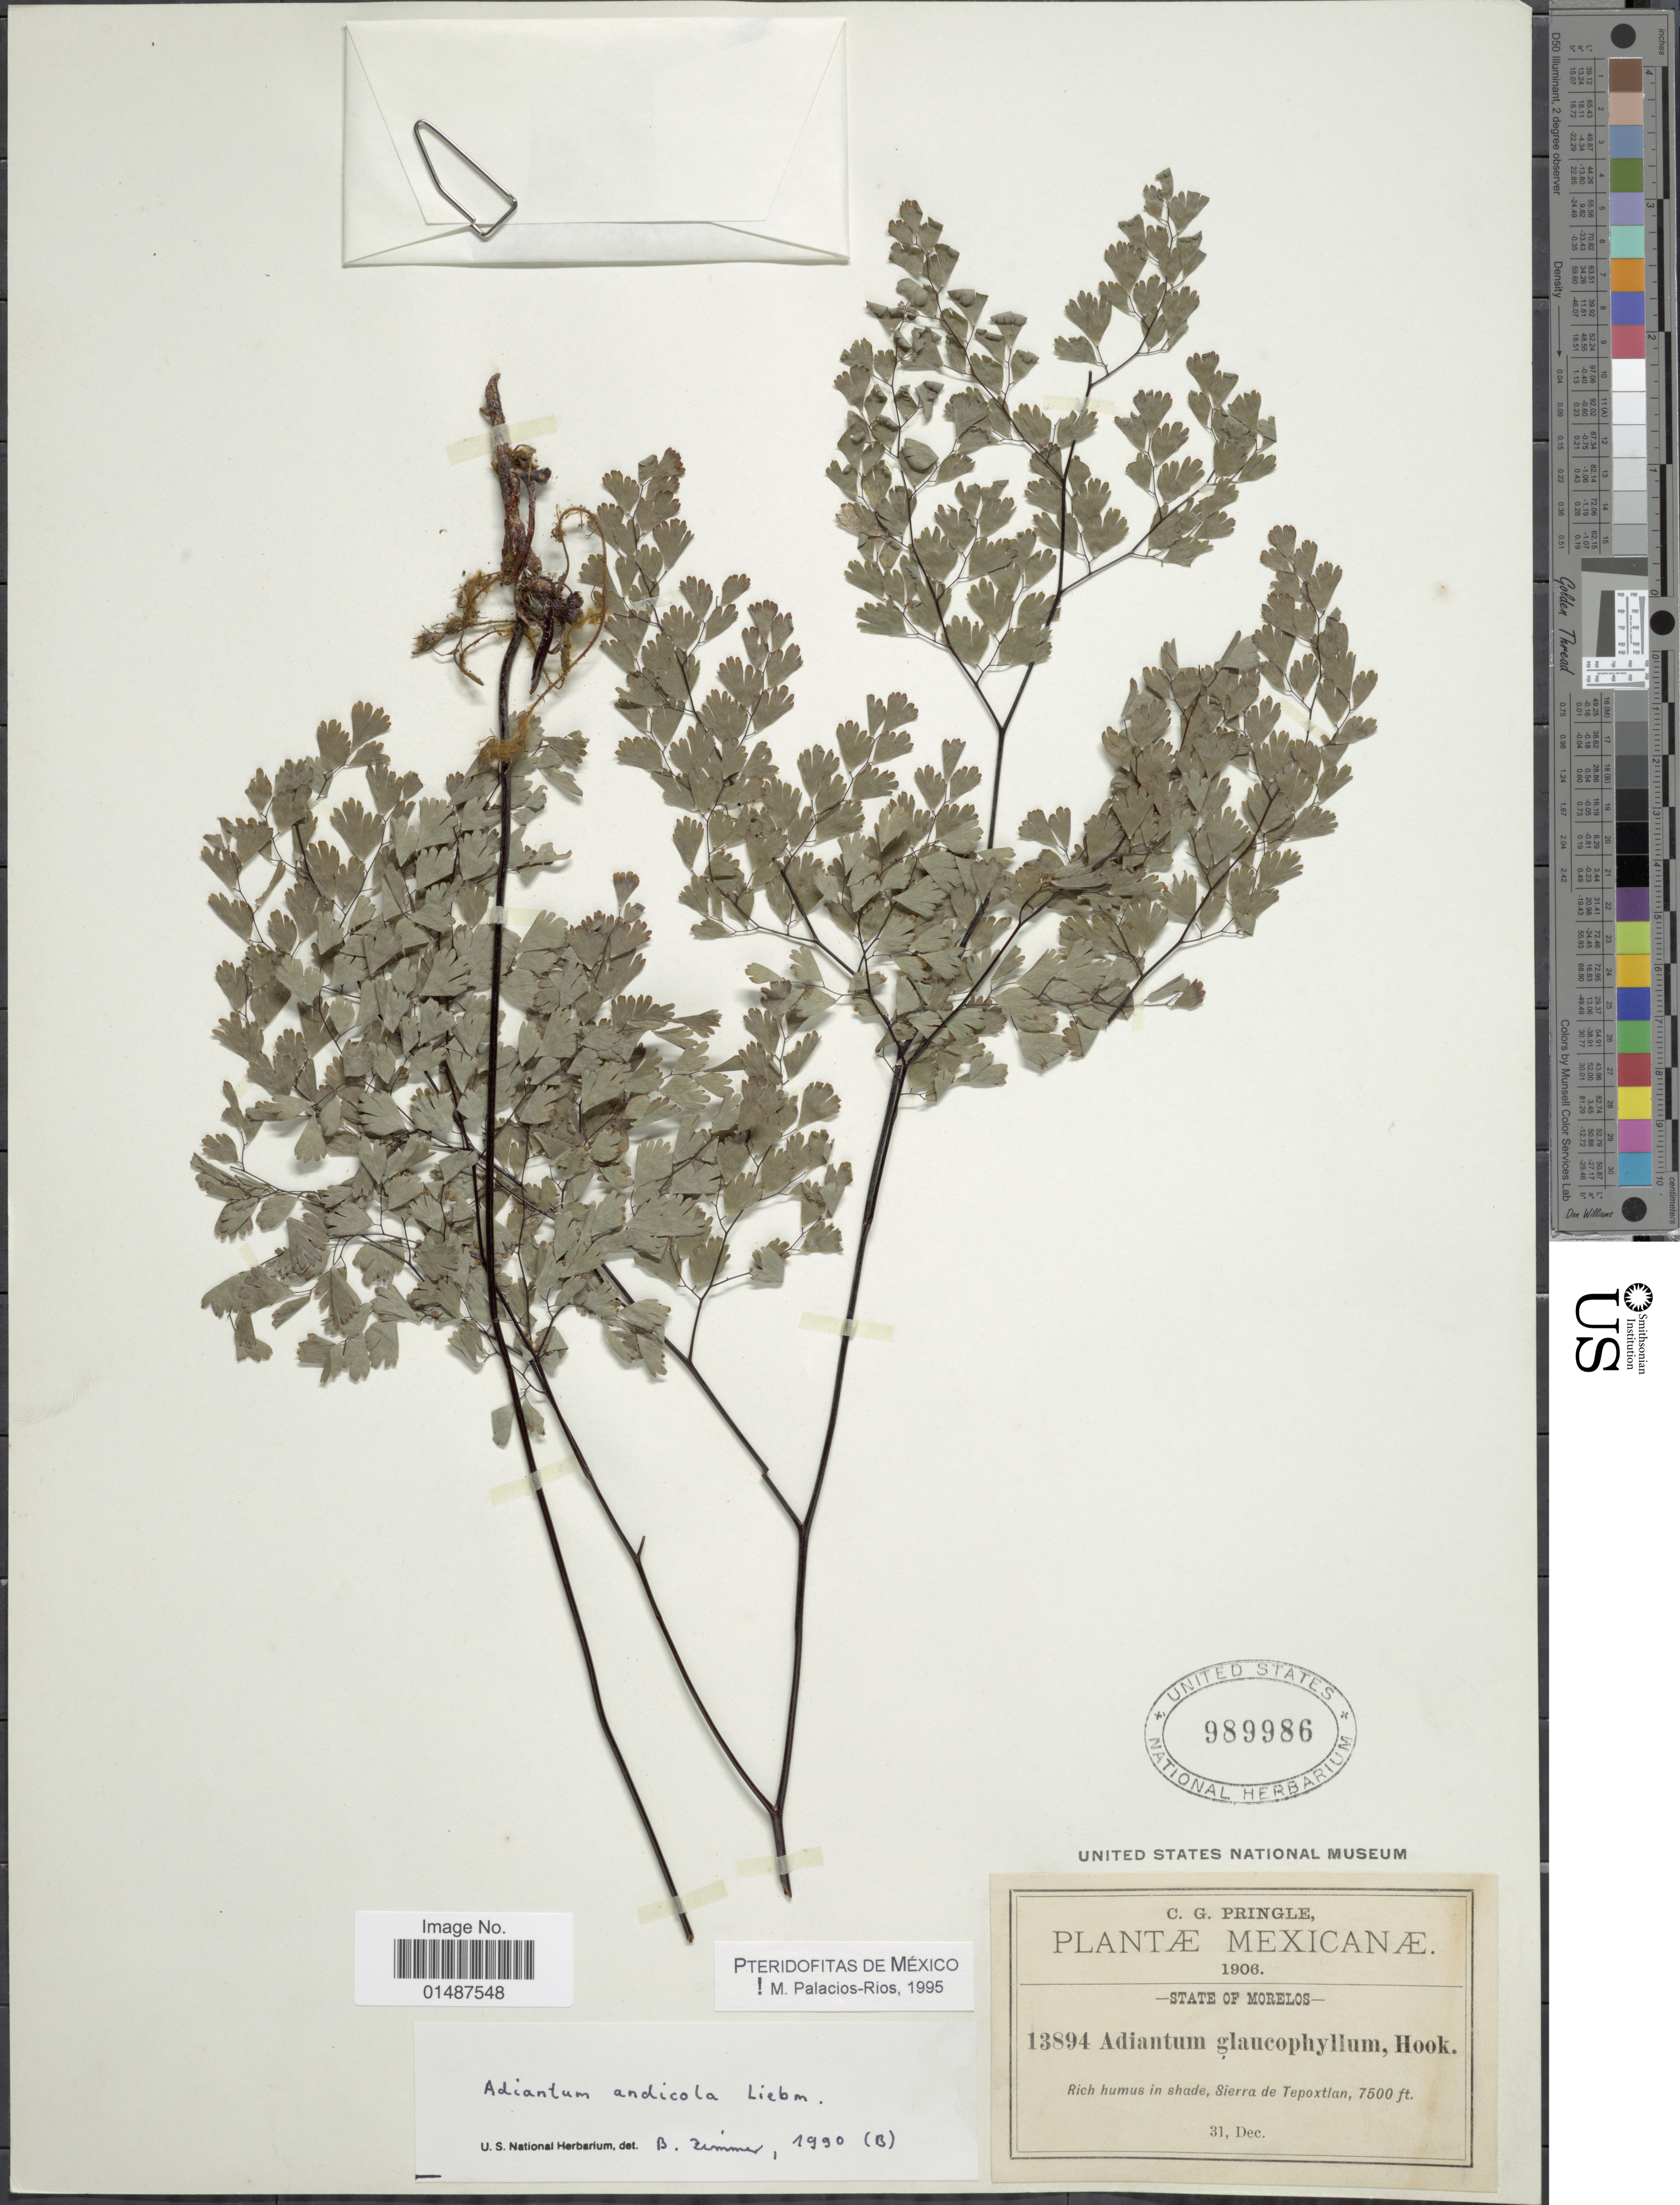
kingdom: Plantae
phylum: Tracheophyta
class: Polypodiopsida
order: Polypodiales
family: Pteridaceae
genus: Adiantum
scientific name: Adiantum andicola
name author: Liebm.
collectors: C. G. Pringle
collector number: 13894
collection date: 1906-12-31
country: Mexico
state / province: Morelos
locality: Sierra de Tepoxtlan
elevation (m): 2286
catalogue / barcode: US 989986